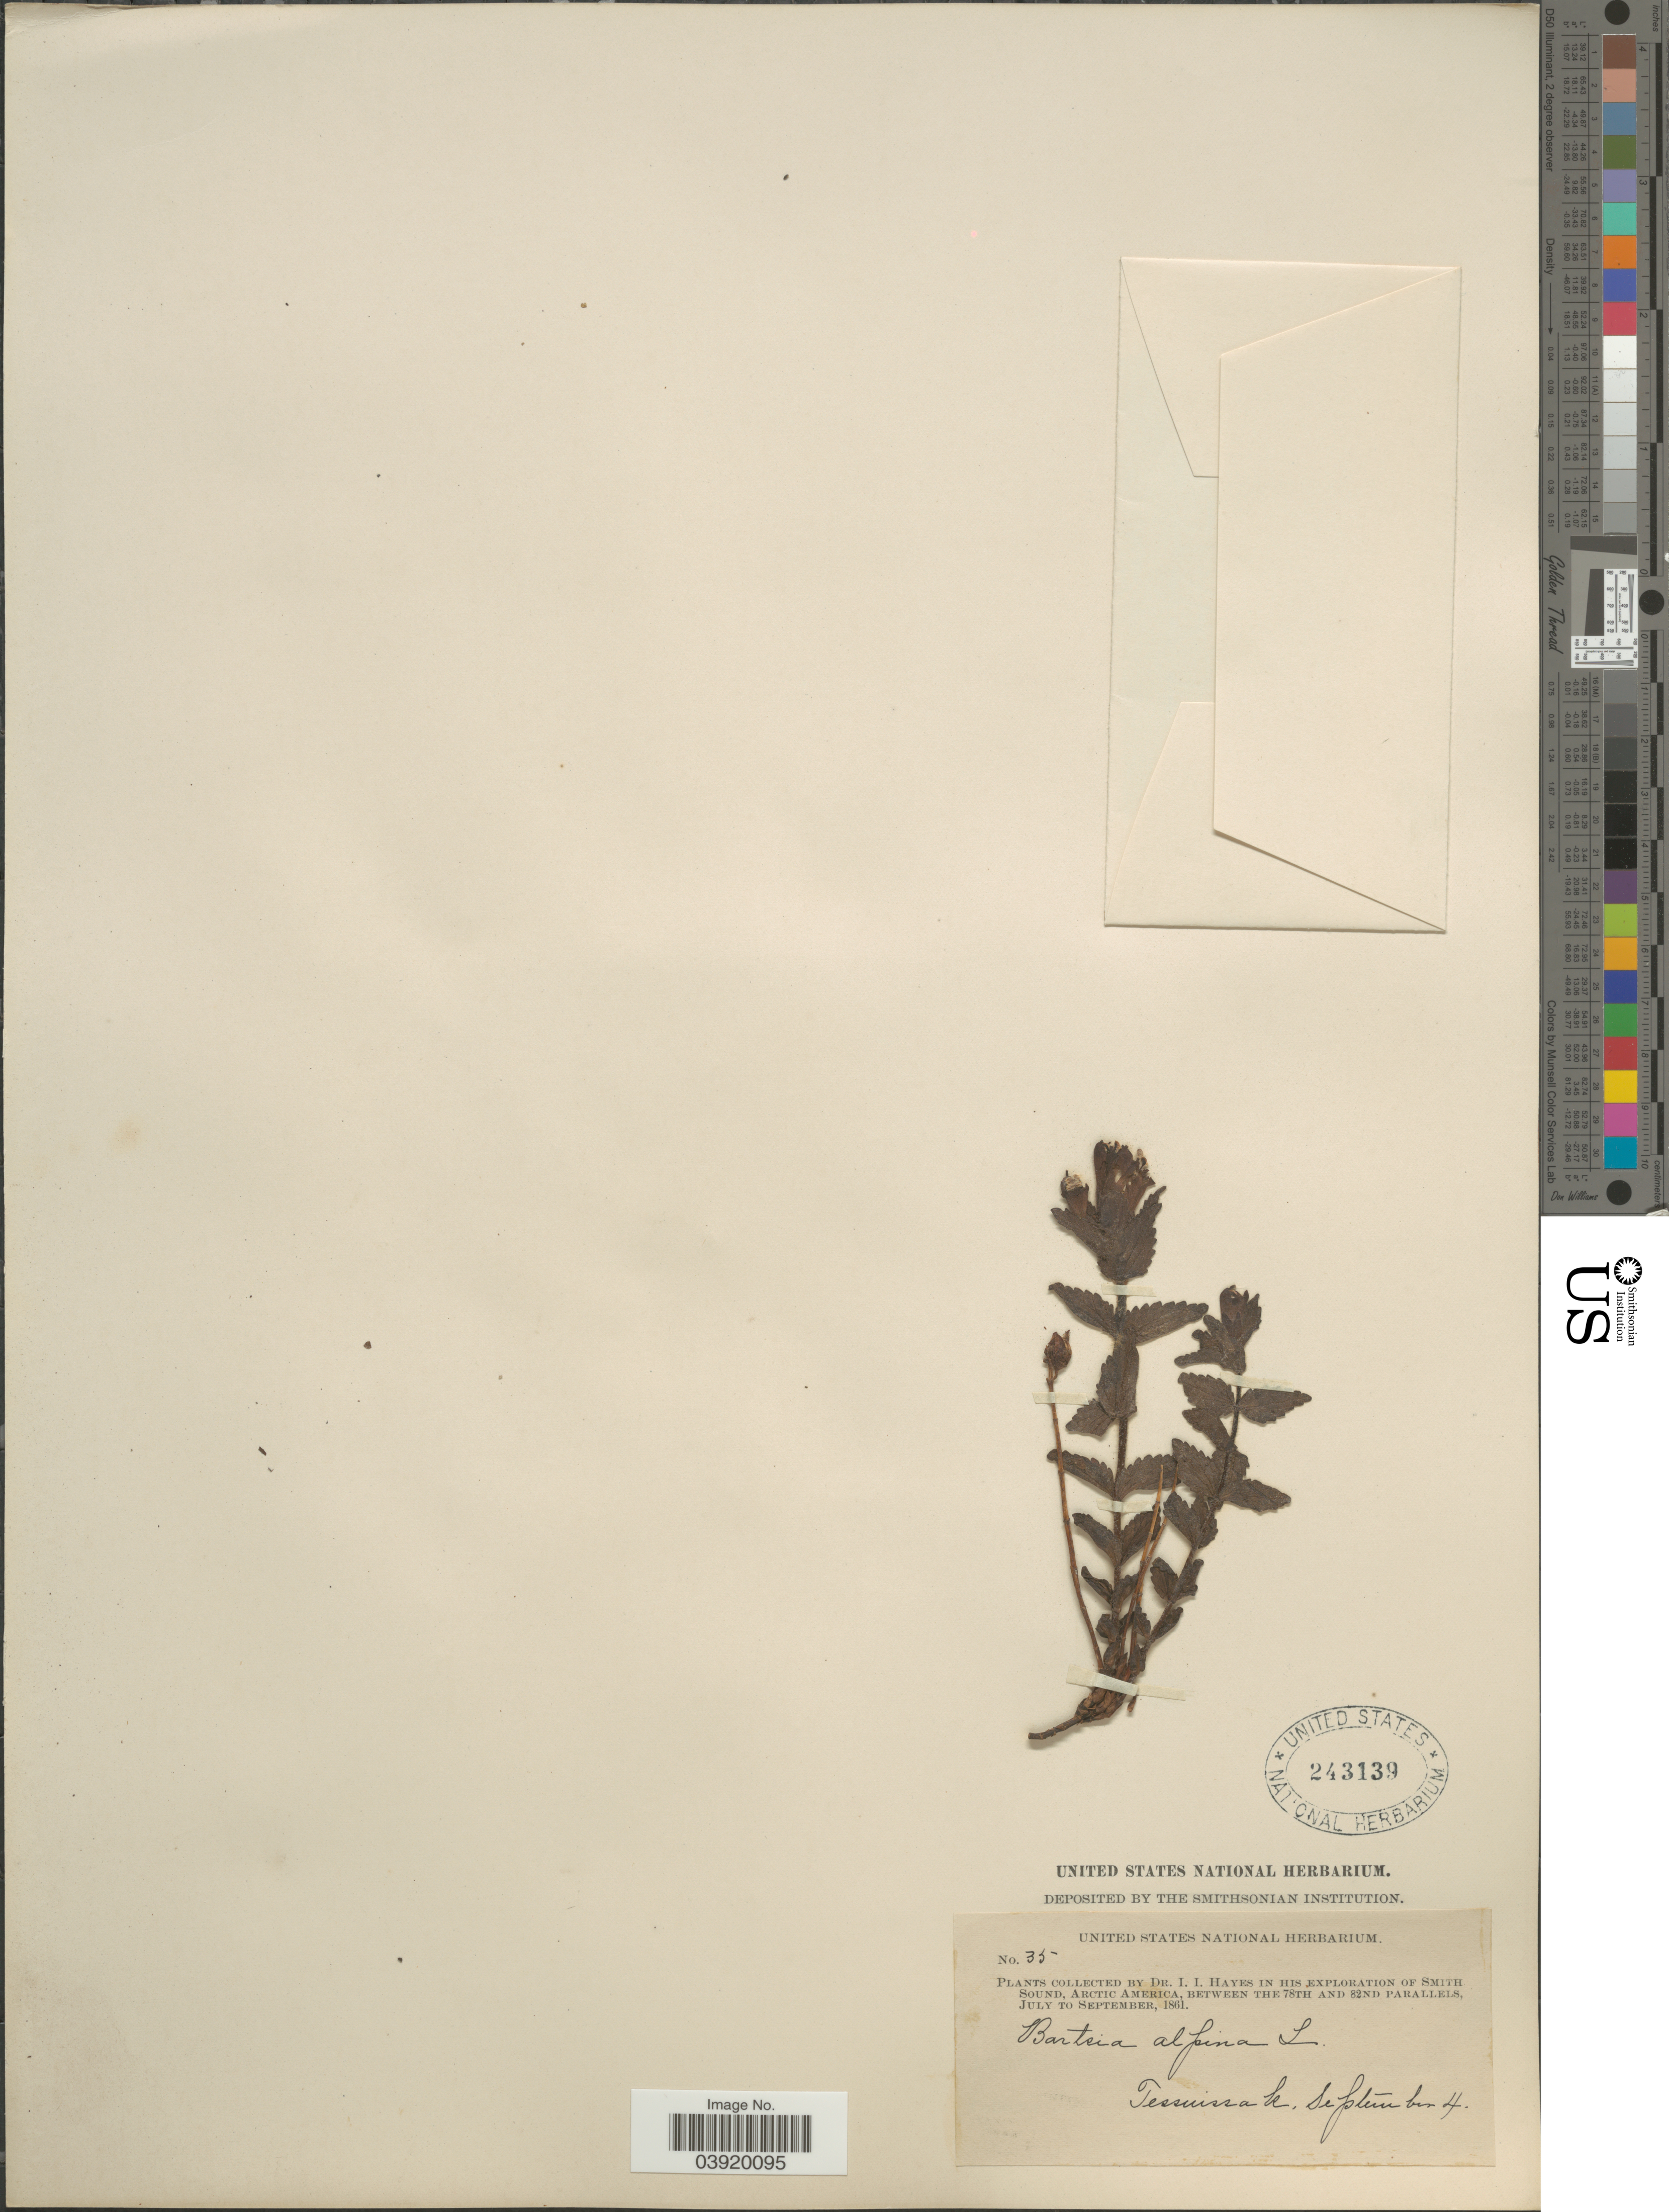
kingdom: Plantae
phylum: Tracheophyta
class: Magnoliopsida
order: Lamiales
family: Orobanchaceae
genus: Bartsia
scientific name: Bartsia alpina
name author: L.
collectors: I. I. Hayes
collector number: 35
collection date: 1861-09-04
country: Canada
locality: Smith Sound, Arctic America. Tessnissak.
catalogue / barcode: US 243139